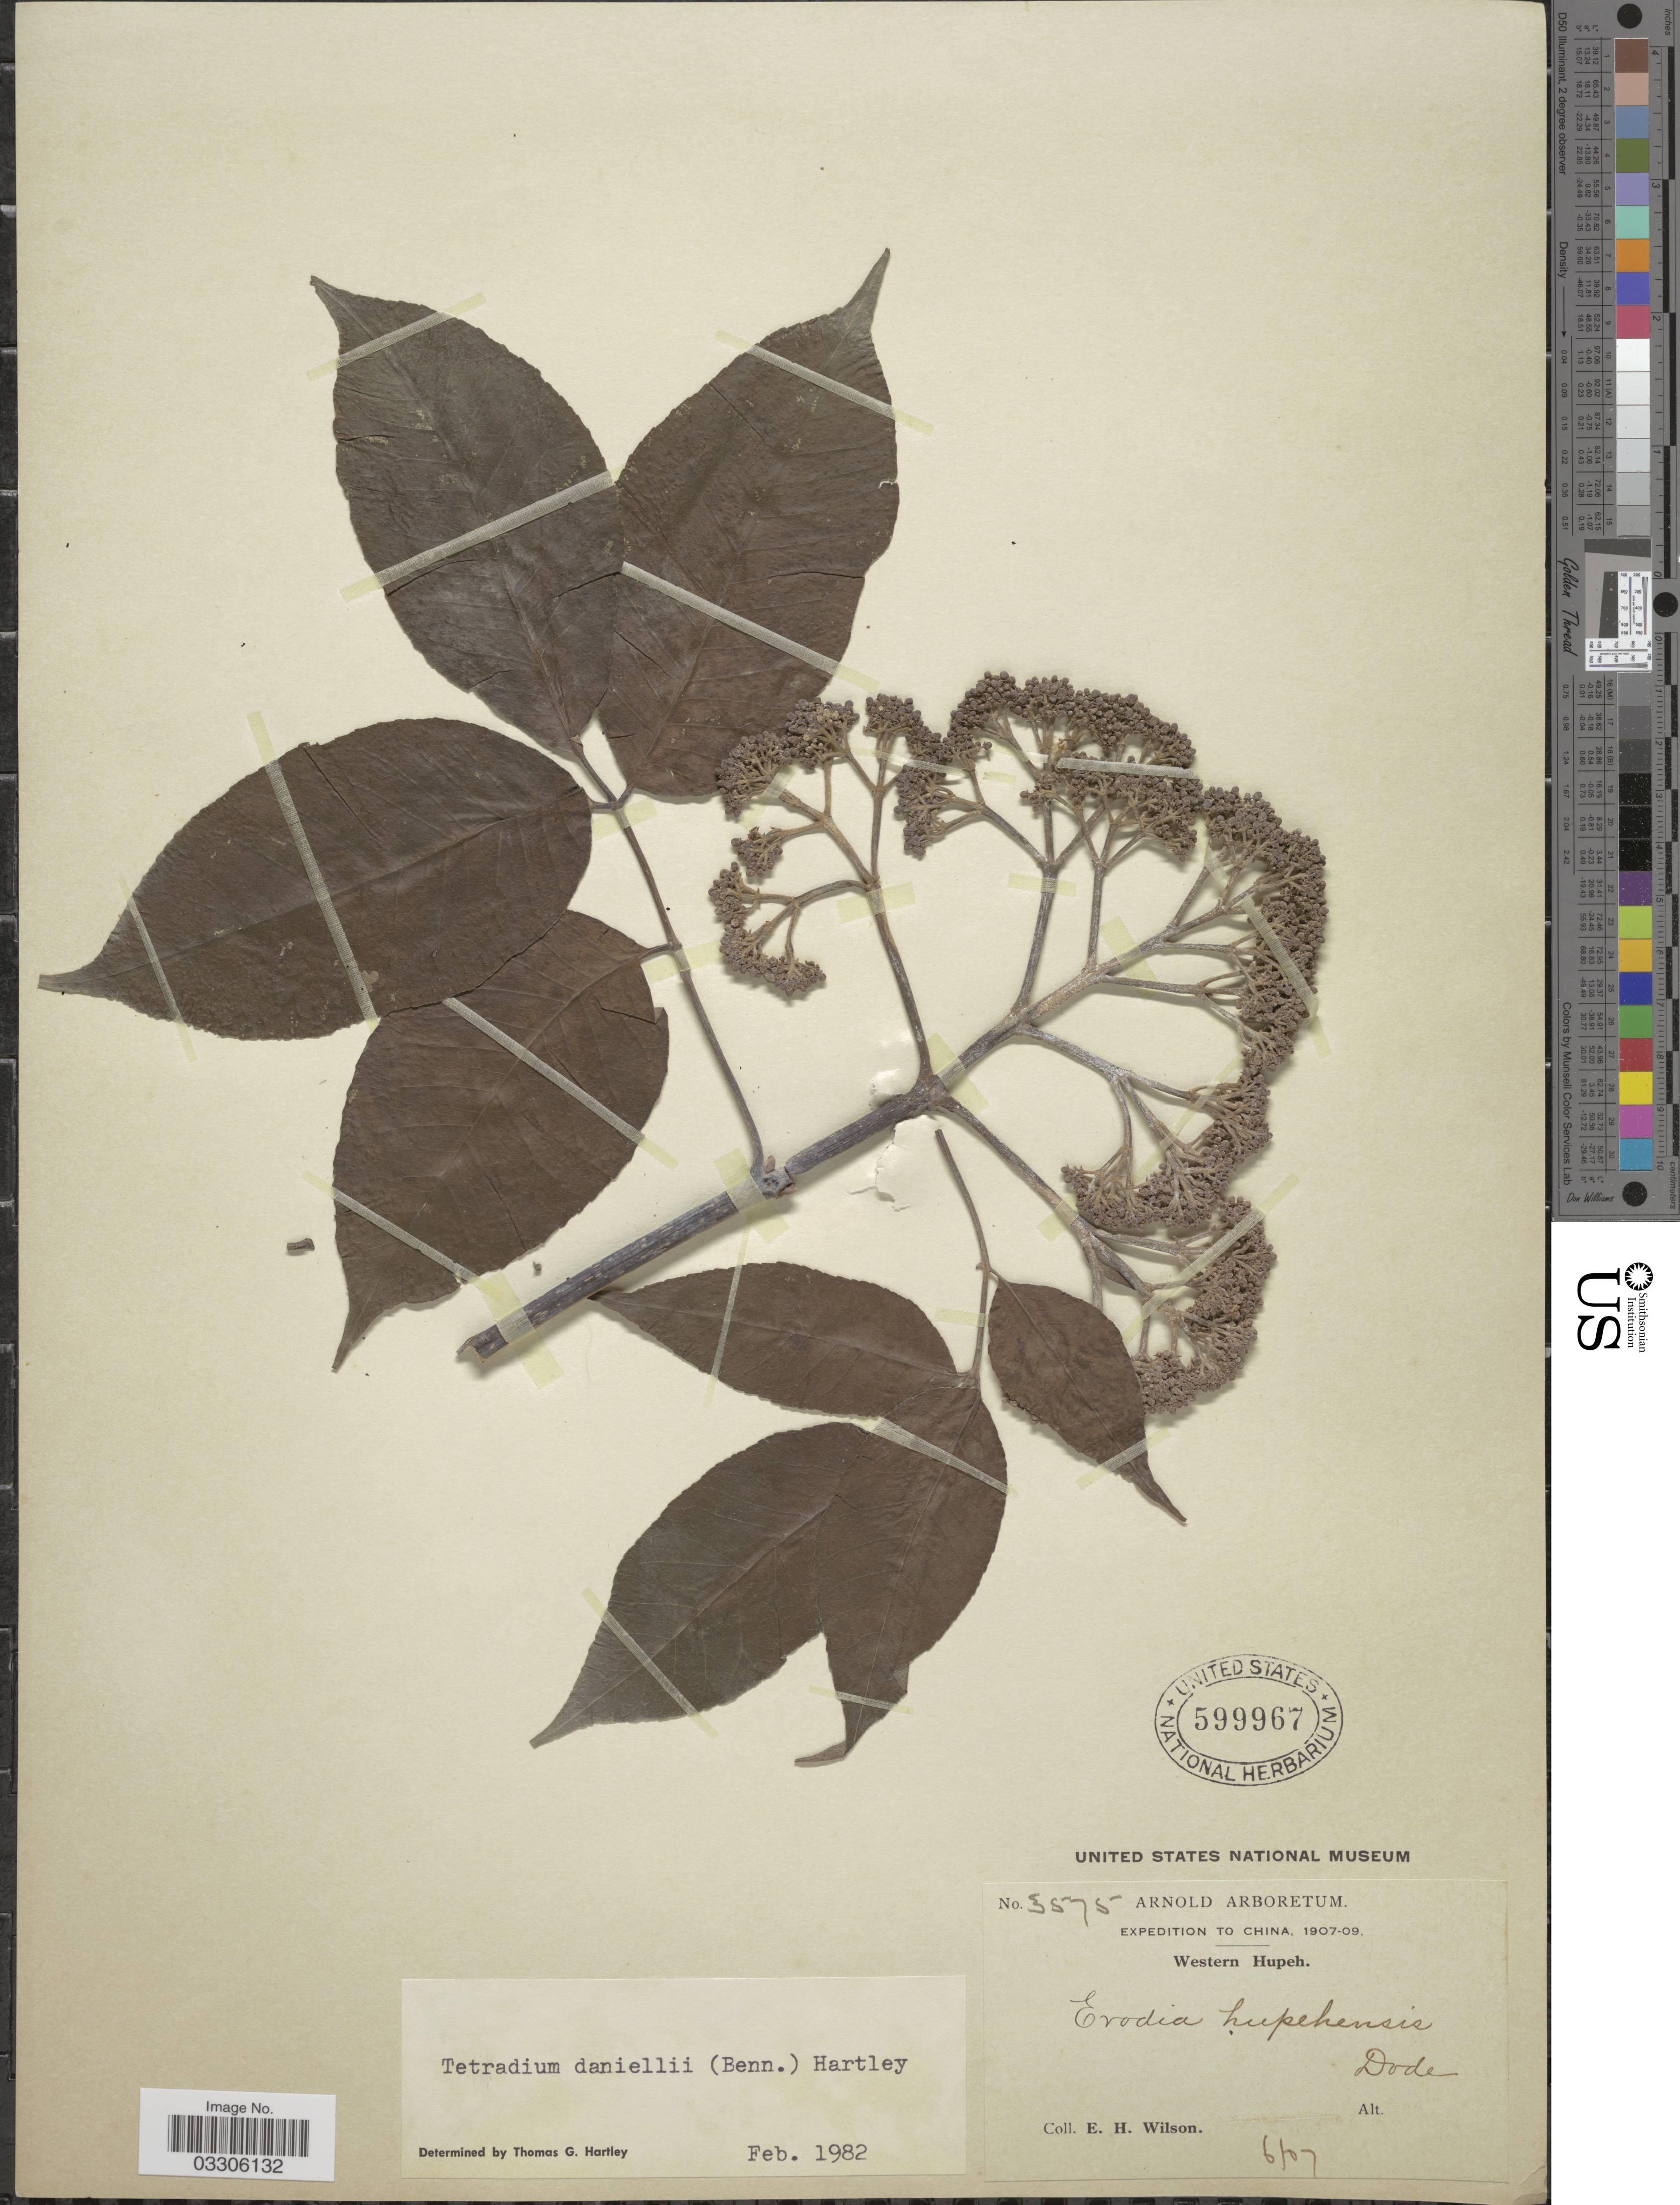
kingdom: Plantae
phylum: Tracheophyta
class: Magnoliopsida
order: Sapindales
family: Rutaceae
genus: Tetradium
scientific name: Tetradium daniellii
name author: (Benn.) T.G. Hartley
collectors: E. Wilson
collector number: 3575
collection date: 1907-06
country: China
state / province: Hubei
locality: Western Hupeh.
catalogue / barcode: US 599967